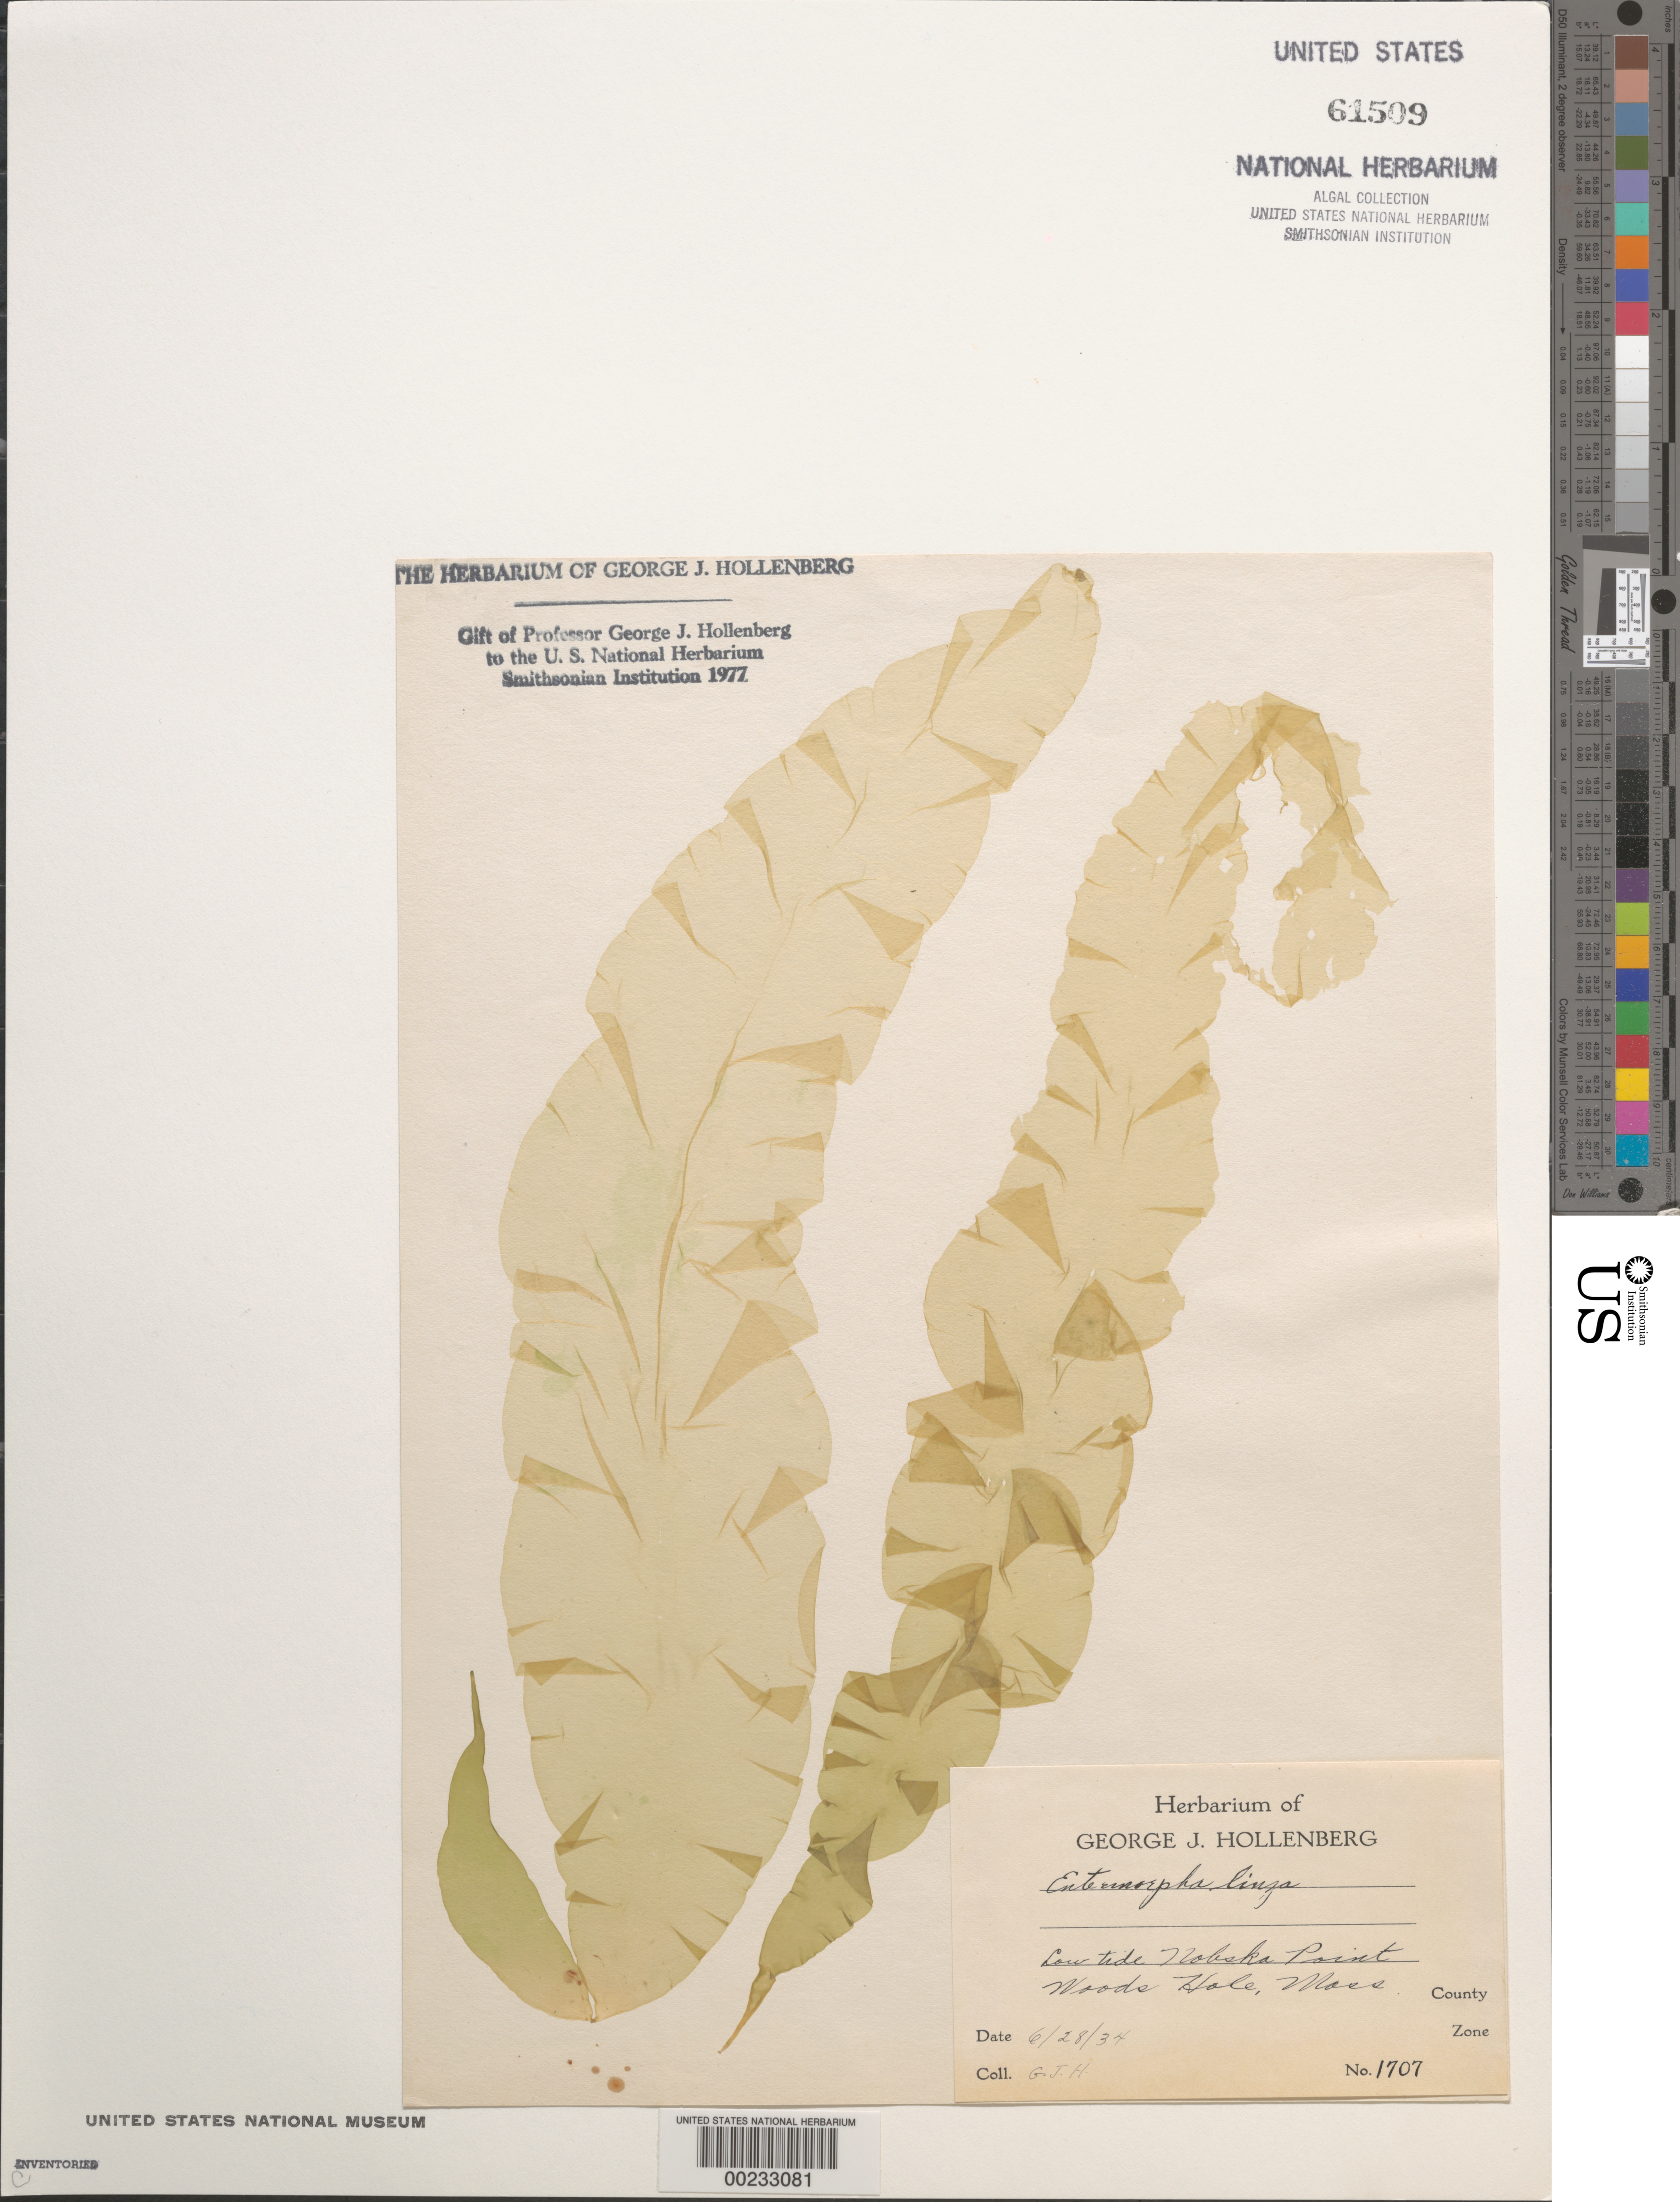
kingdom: Plantae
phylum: Chlorophyta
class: Ulvophyceae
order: Ulvales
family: Ulvaceae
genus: Ulva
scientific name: Ulva clathrata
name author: (Roth) C. Agardh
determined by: Algae name updating Project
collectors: G. Hollenberg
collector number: GJH 1707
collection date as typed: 28 Jun 1934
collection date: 1934-06-28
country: United States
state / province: Massachusetts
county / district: Barnstable County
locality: Woods Hole, Nobska Point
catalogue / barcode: US 61509